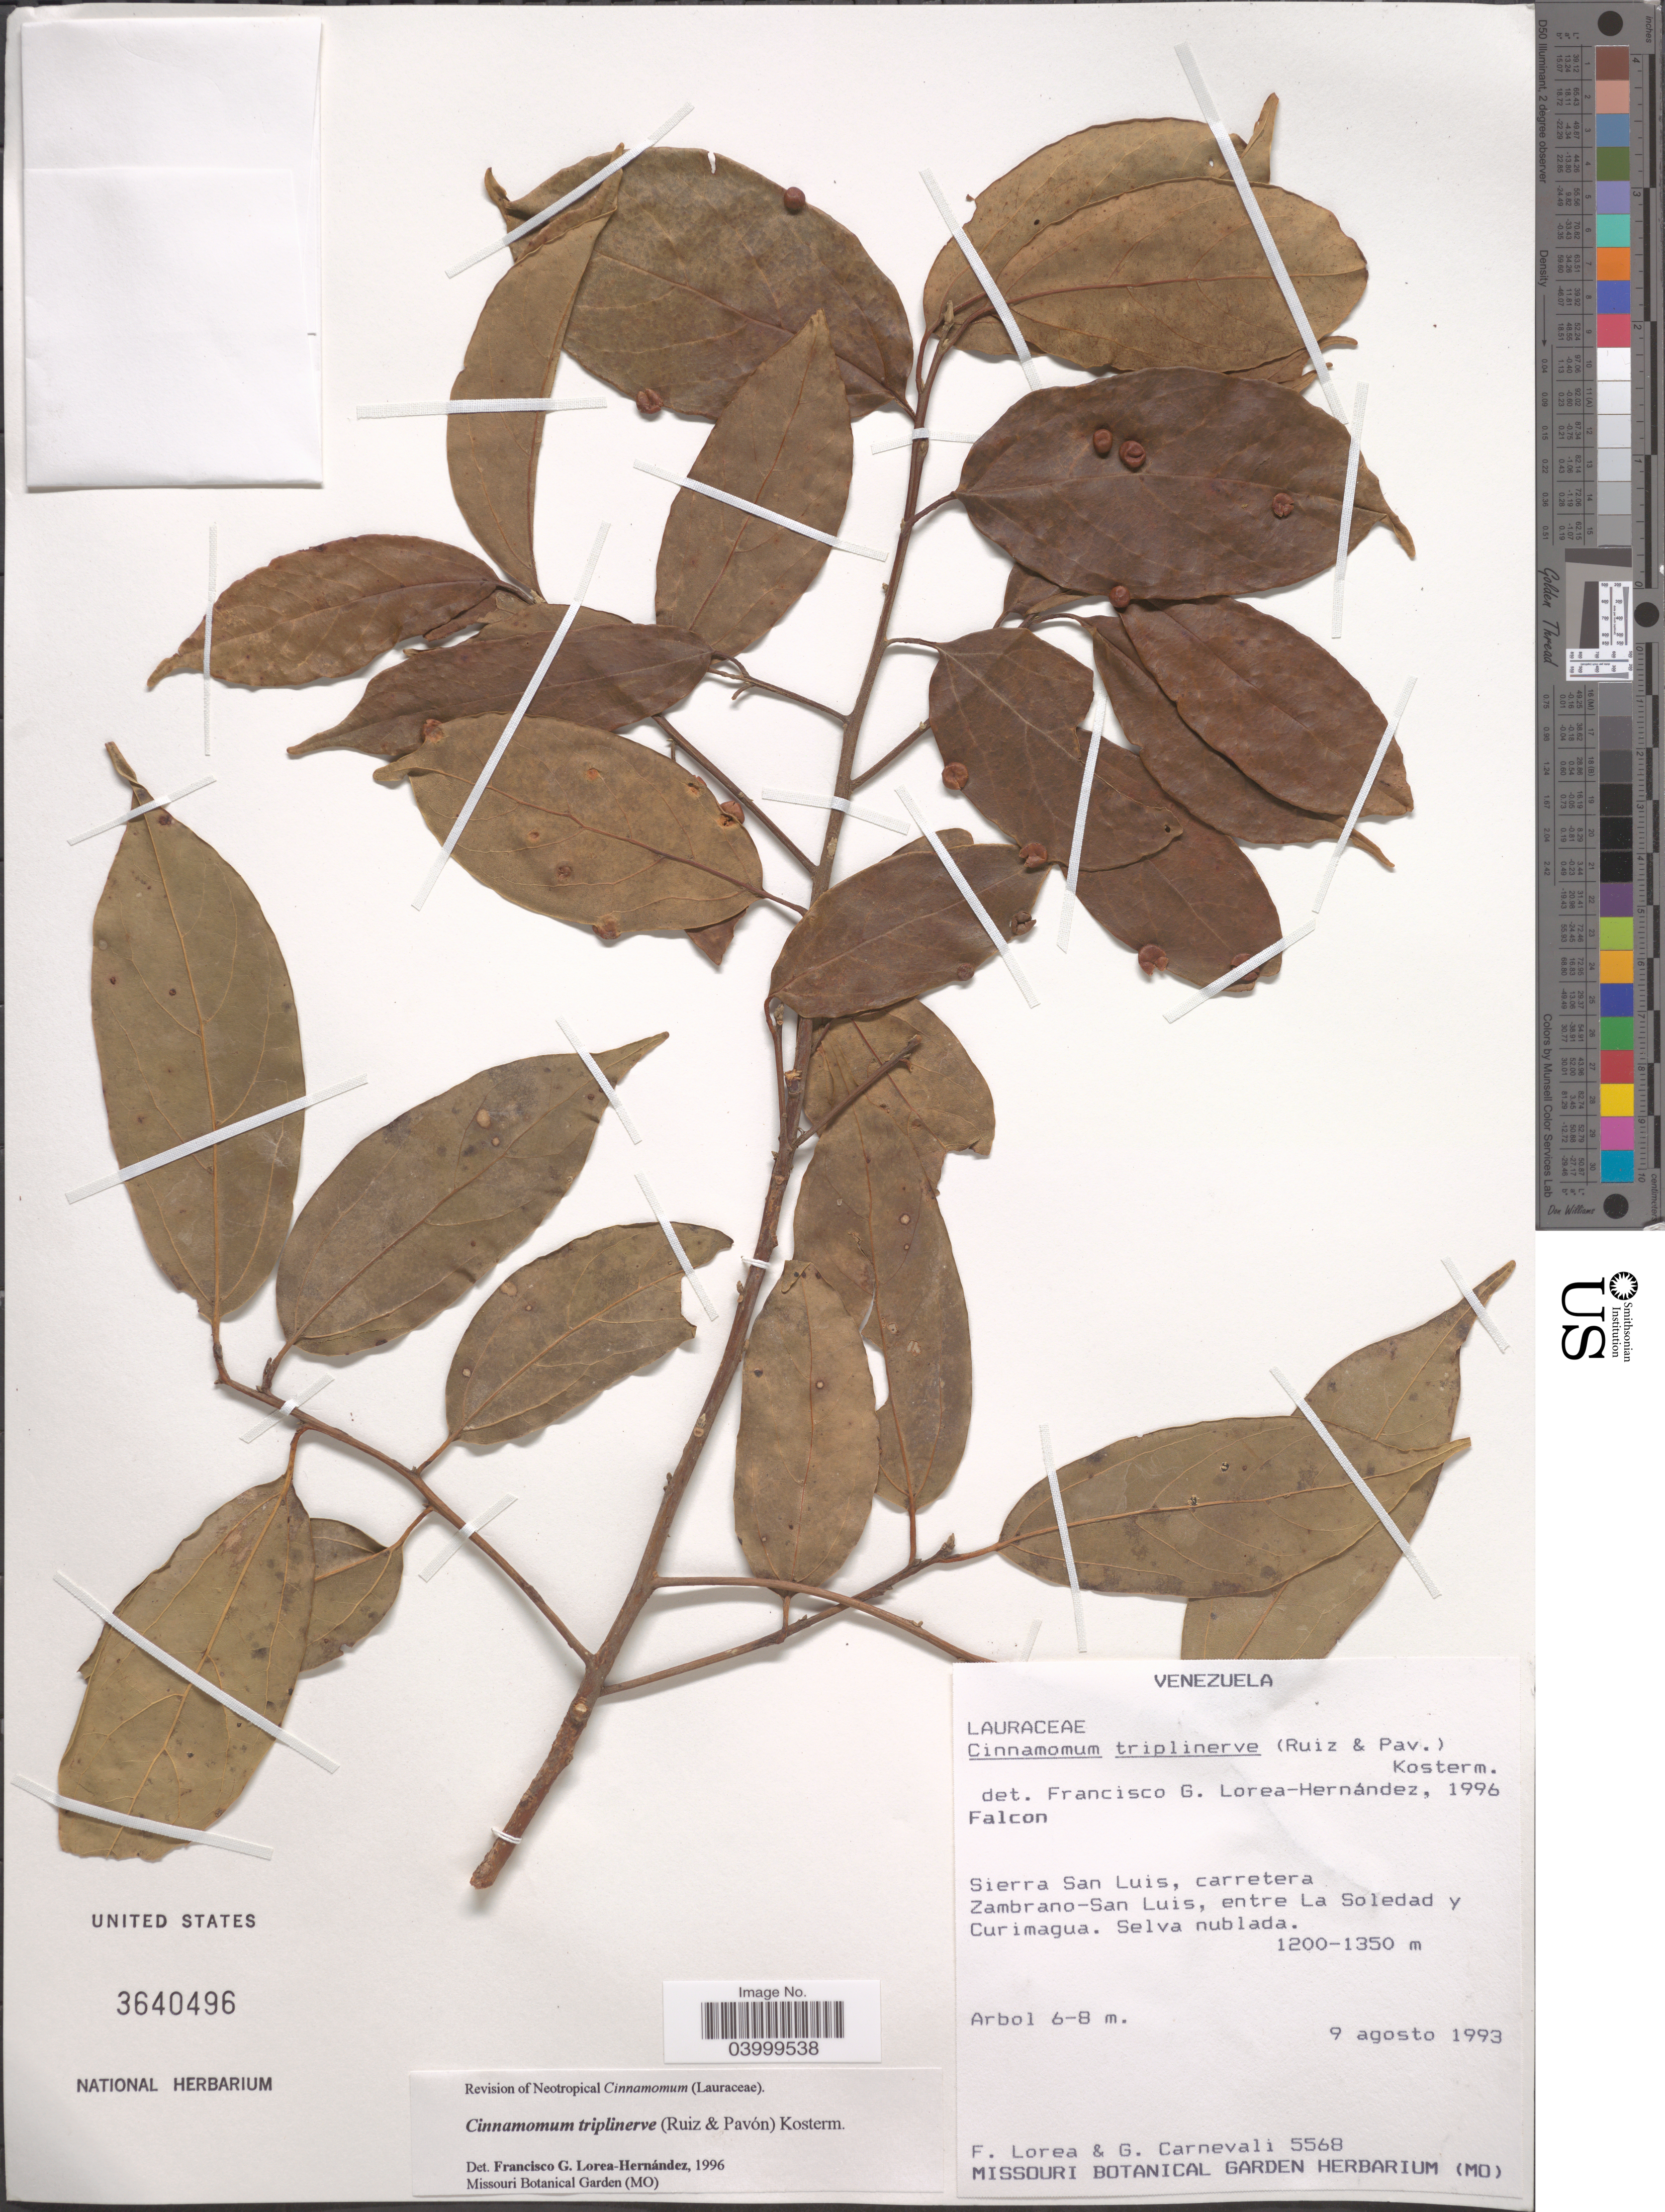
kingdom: Plantae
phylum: Tracheophyta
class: Magnoliopsida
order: Laurales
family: Lauraceae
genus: Cinnamomum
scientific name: Cinnamomum triplinerve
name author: (Ruiz & Pav.) Kosterm.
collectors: F. Lorea & G. Carnevali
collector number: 5568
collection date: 1993-08-09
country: Venezuela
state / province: Falcon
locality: Sierra San Luis, carretera Zambrano-San Luis, entre La Soledad y Curimagua. Selva nublada.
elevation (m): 1200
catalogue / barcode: US 3640496